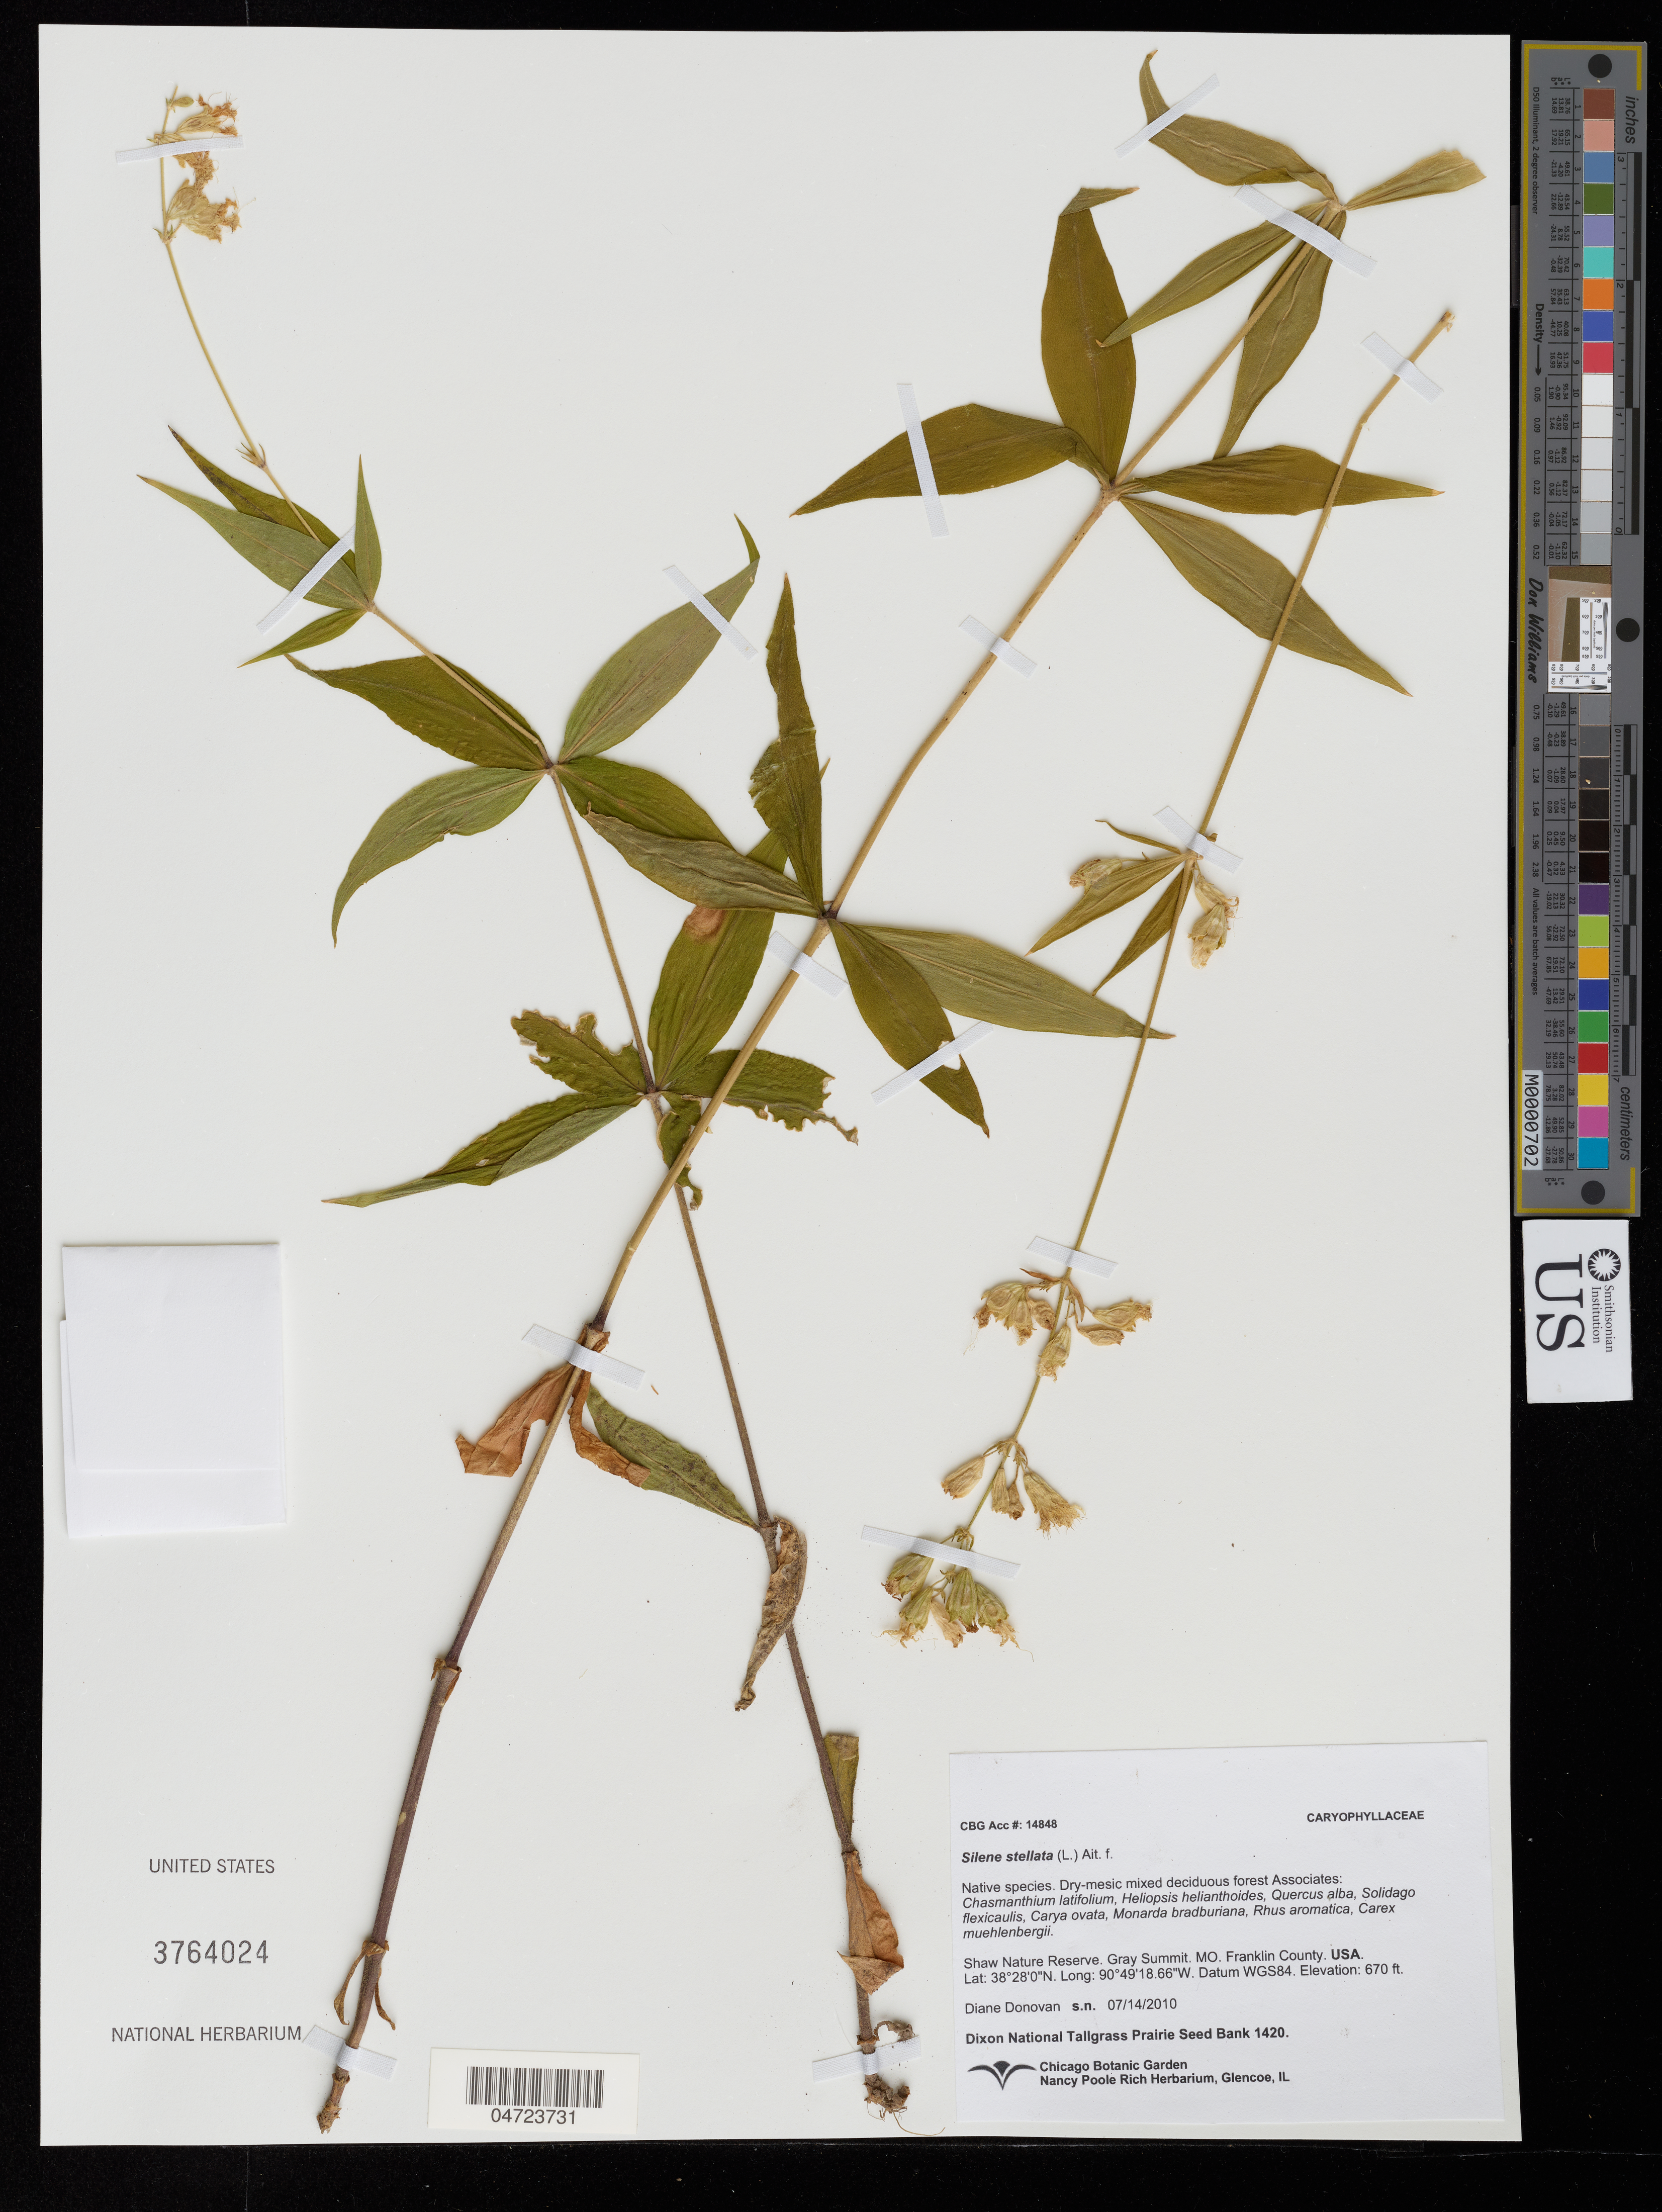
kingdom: Plantae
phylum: Tracheophyta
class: Magnoliopsida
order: Caryophyllales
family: Caryophyllaceae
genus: Silene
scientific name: Silene stellata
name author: (L.) Coyte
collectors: D. Donovan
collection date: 2010-07-14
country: United States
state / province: Missouri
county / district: Franklin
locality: Shaw Nature Reserve. Gray Summit. MO. Franklin County.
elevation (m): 204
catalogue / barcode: US 3764024